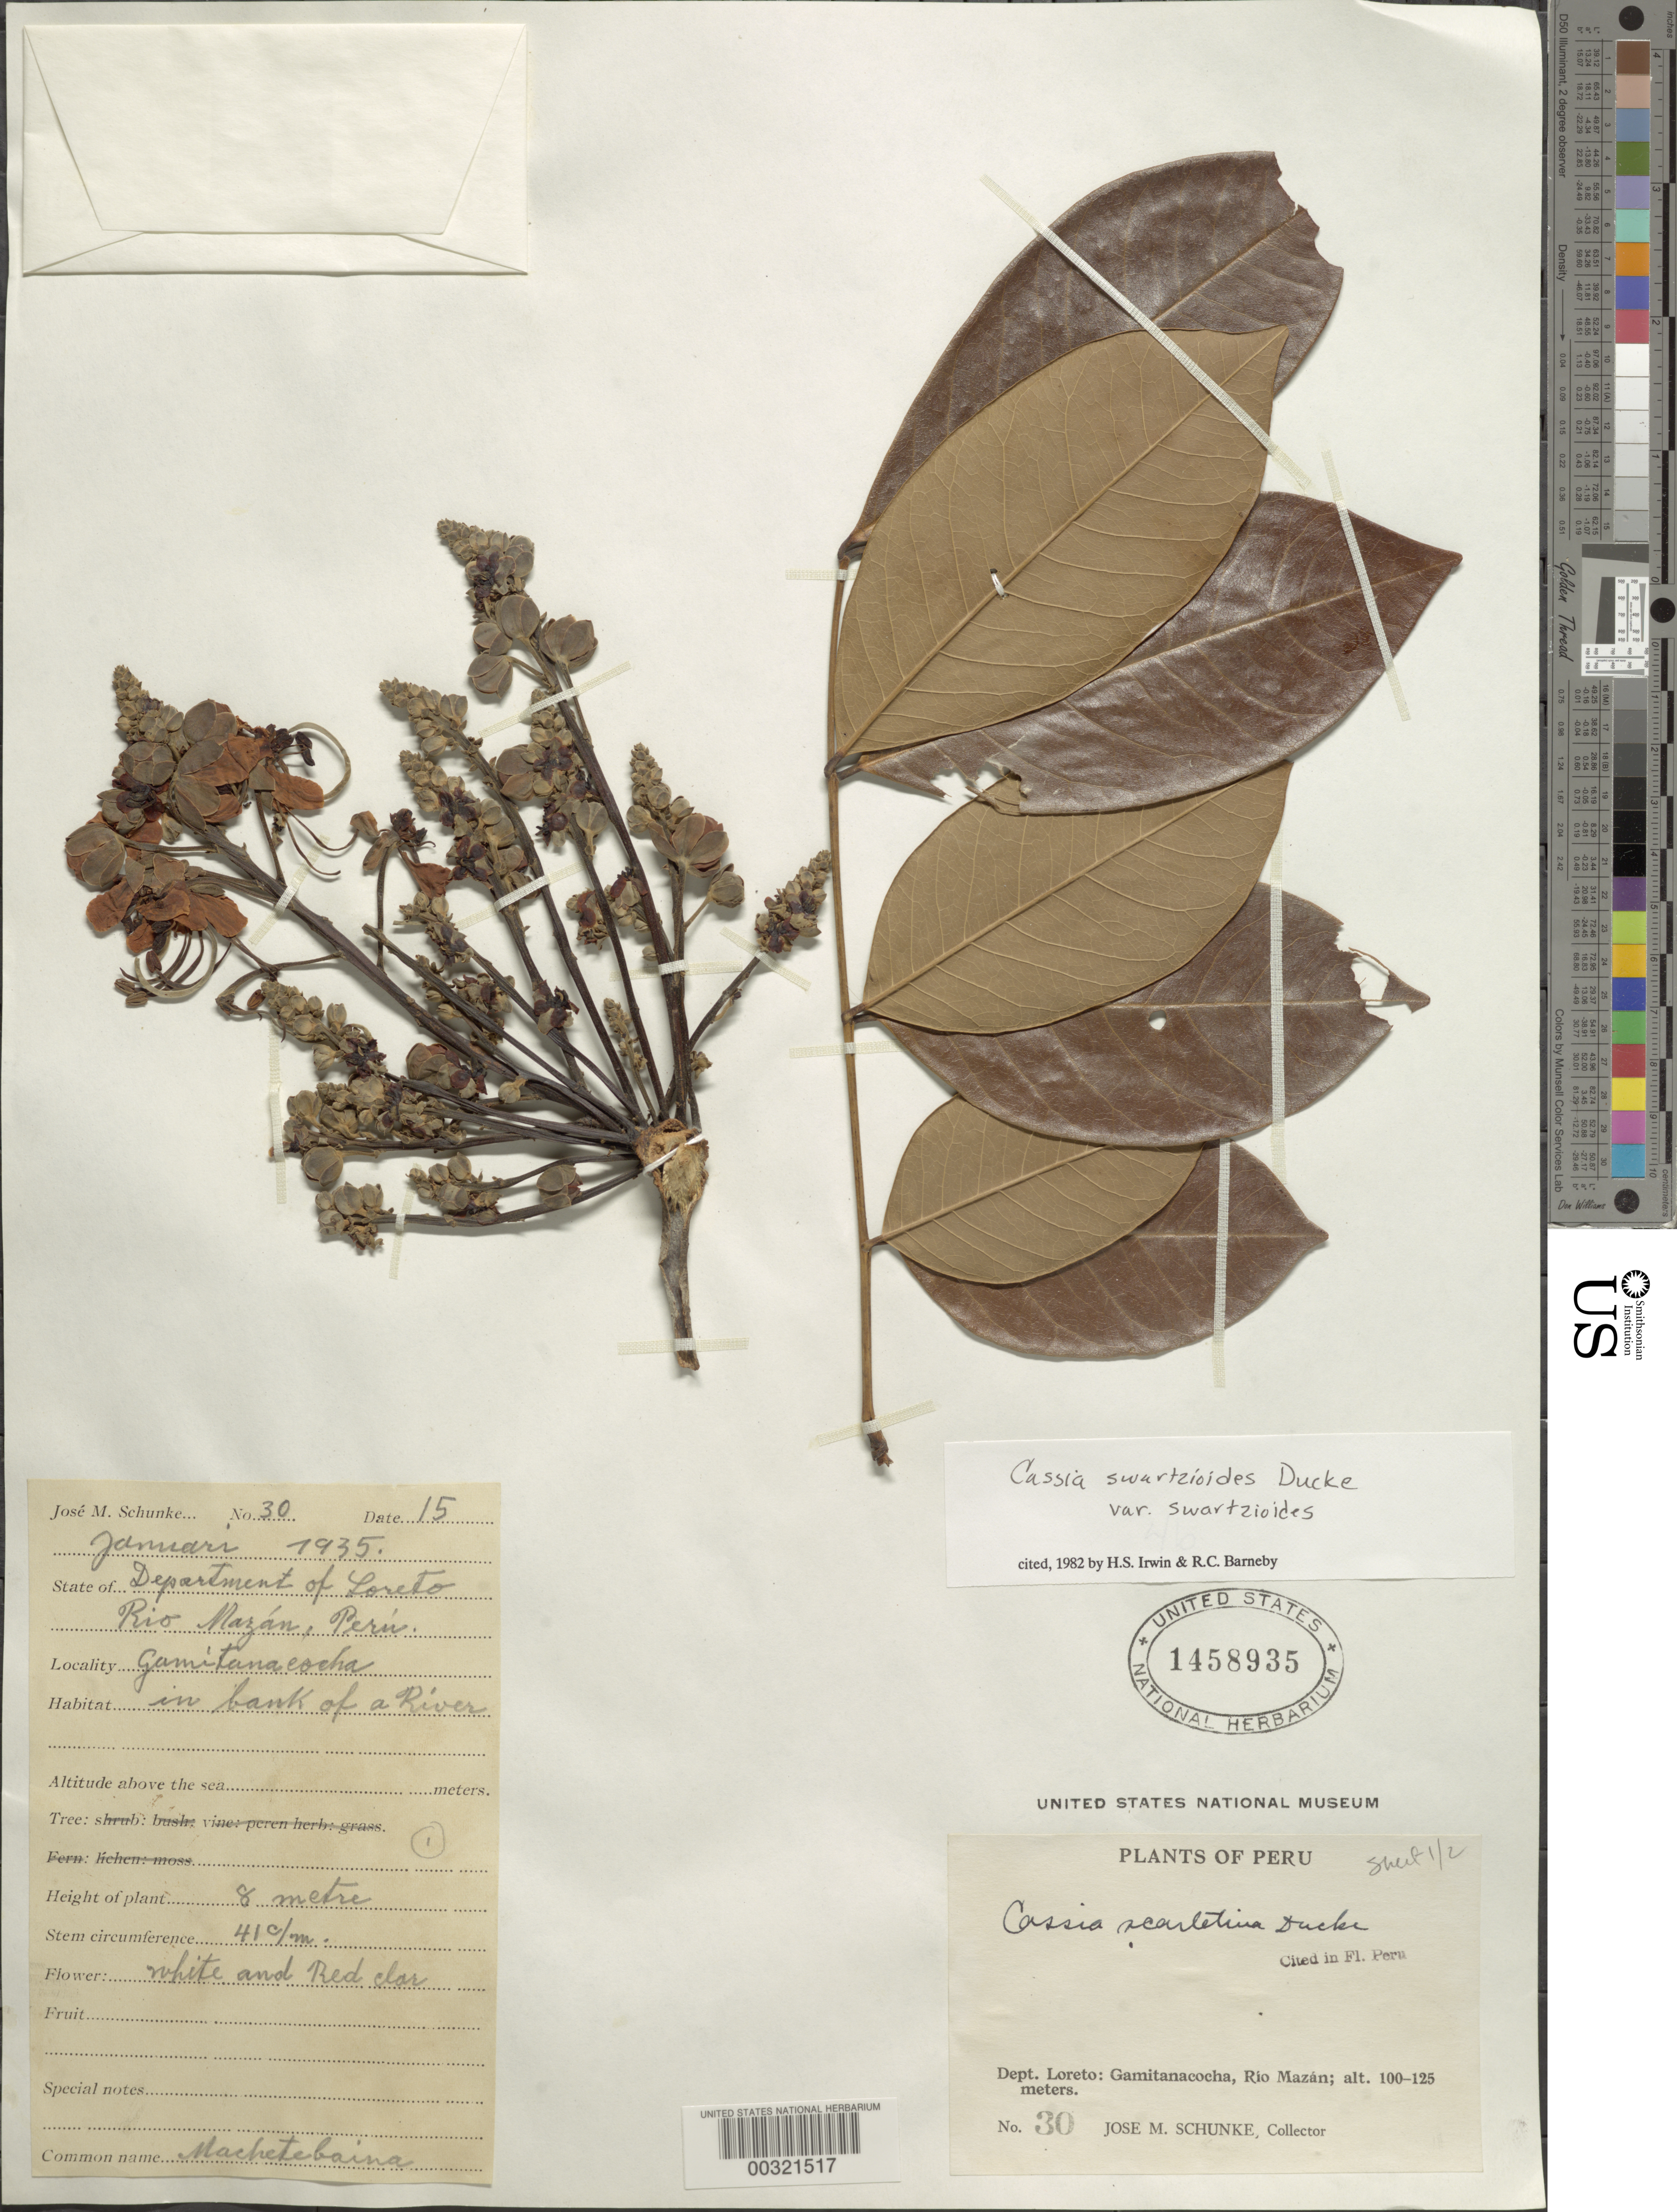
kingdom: Plantae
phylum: Tracheophyta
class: Magnoliopsida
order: Fabales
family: Fabaceae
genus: Cassia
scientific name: Cassia swartzioides var. swartzioides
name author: Ducke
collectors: J. M. Schunke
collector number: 30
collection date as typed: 15 Jan 1935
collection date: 1935-01-15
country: Peru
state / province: Loreto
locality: Gamitanacocha, rio mazan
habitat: Bank of river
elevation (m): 100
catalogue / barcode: US 1458935